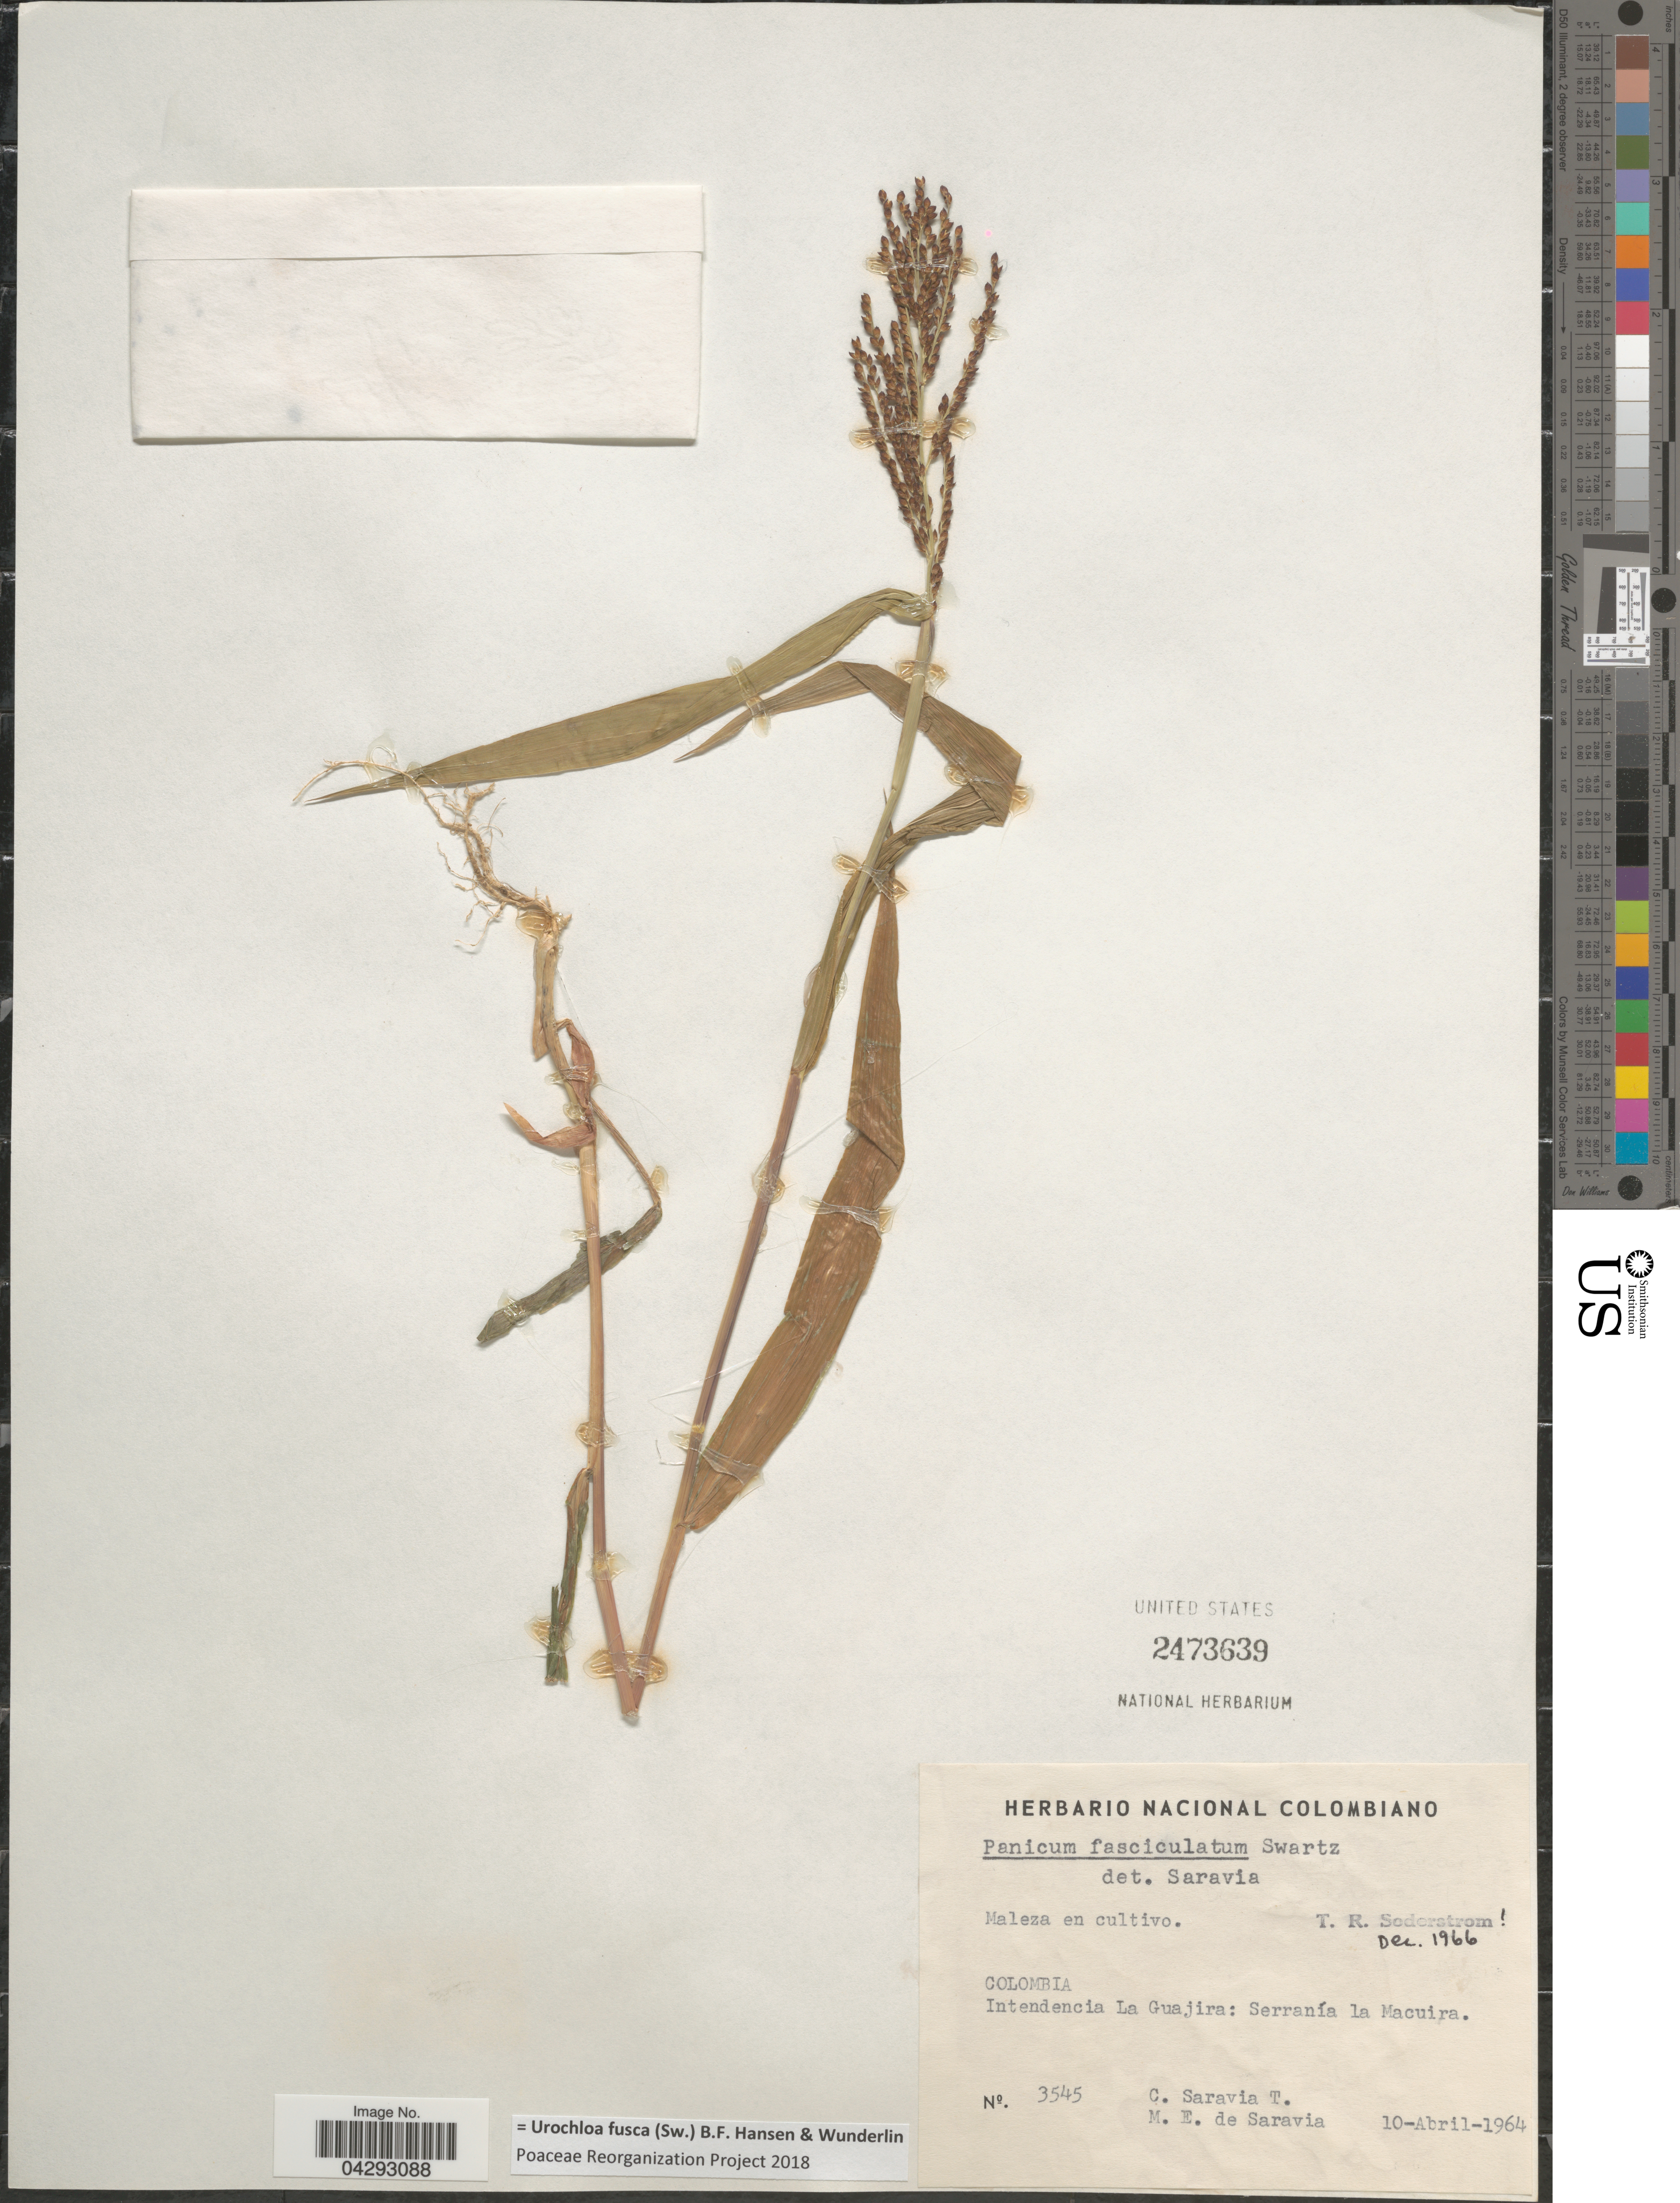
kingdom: Plantae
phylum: Tracheophyta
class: Liliopsida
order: Poales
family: Poaceae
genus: Urochloa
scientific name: Urochloa fusca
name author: (Sw.) B.F. Hansen & Wunderlin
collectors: C. Saravia T. & M. de Saravia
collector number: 3545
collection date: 1964-04-10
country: Colombia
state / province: La Guajira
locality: Intendencia La Guajira: Serranía la Macuira.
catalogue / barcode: US 2473639